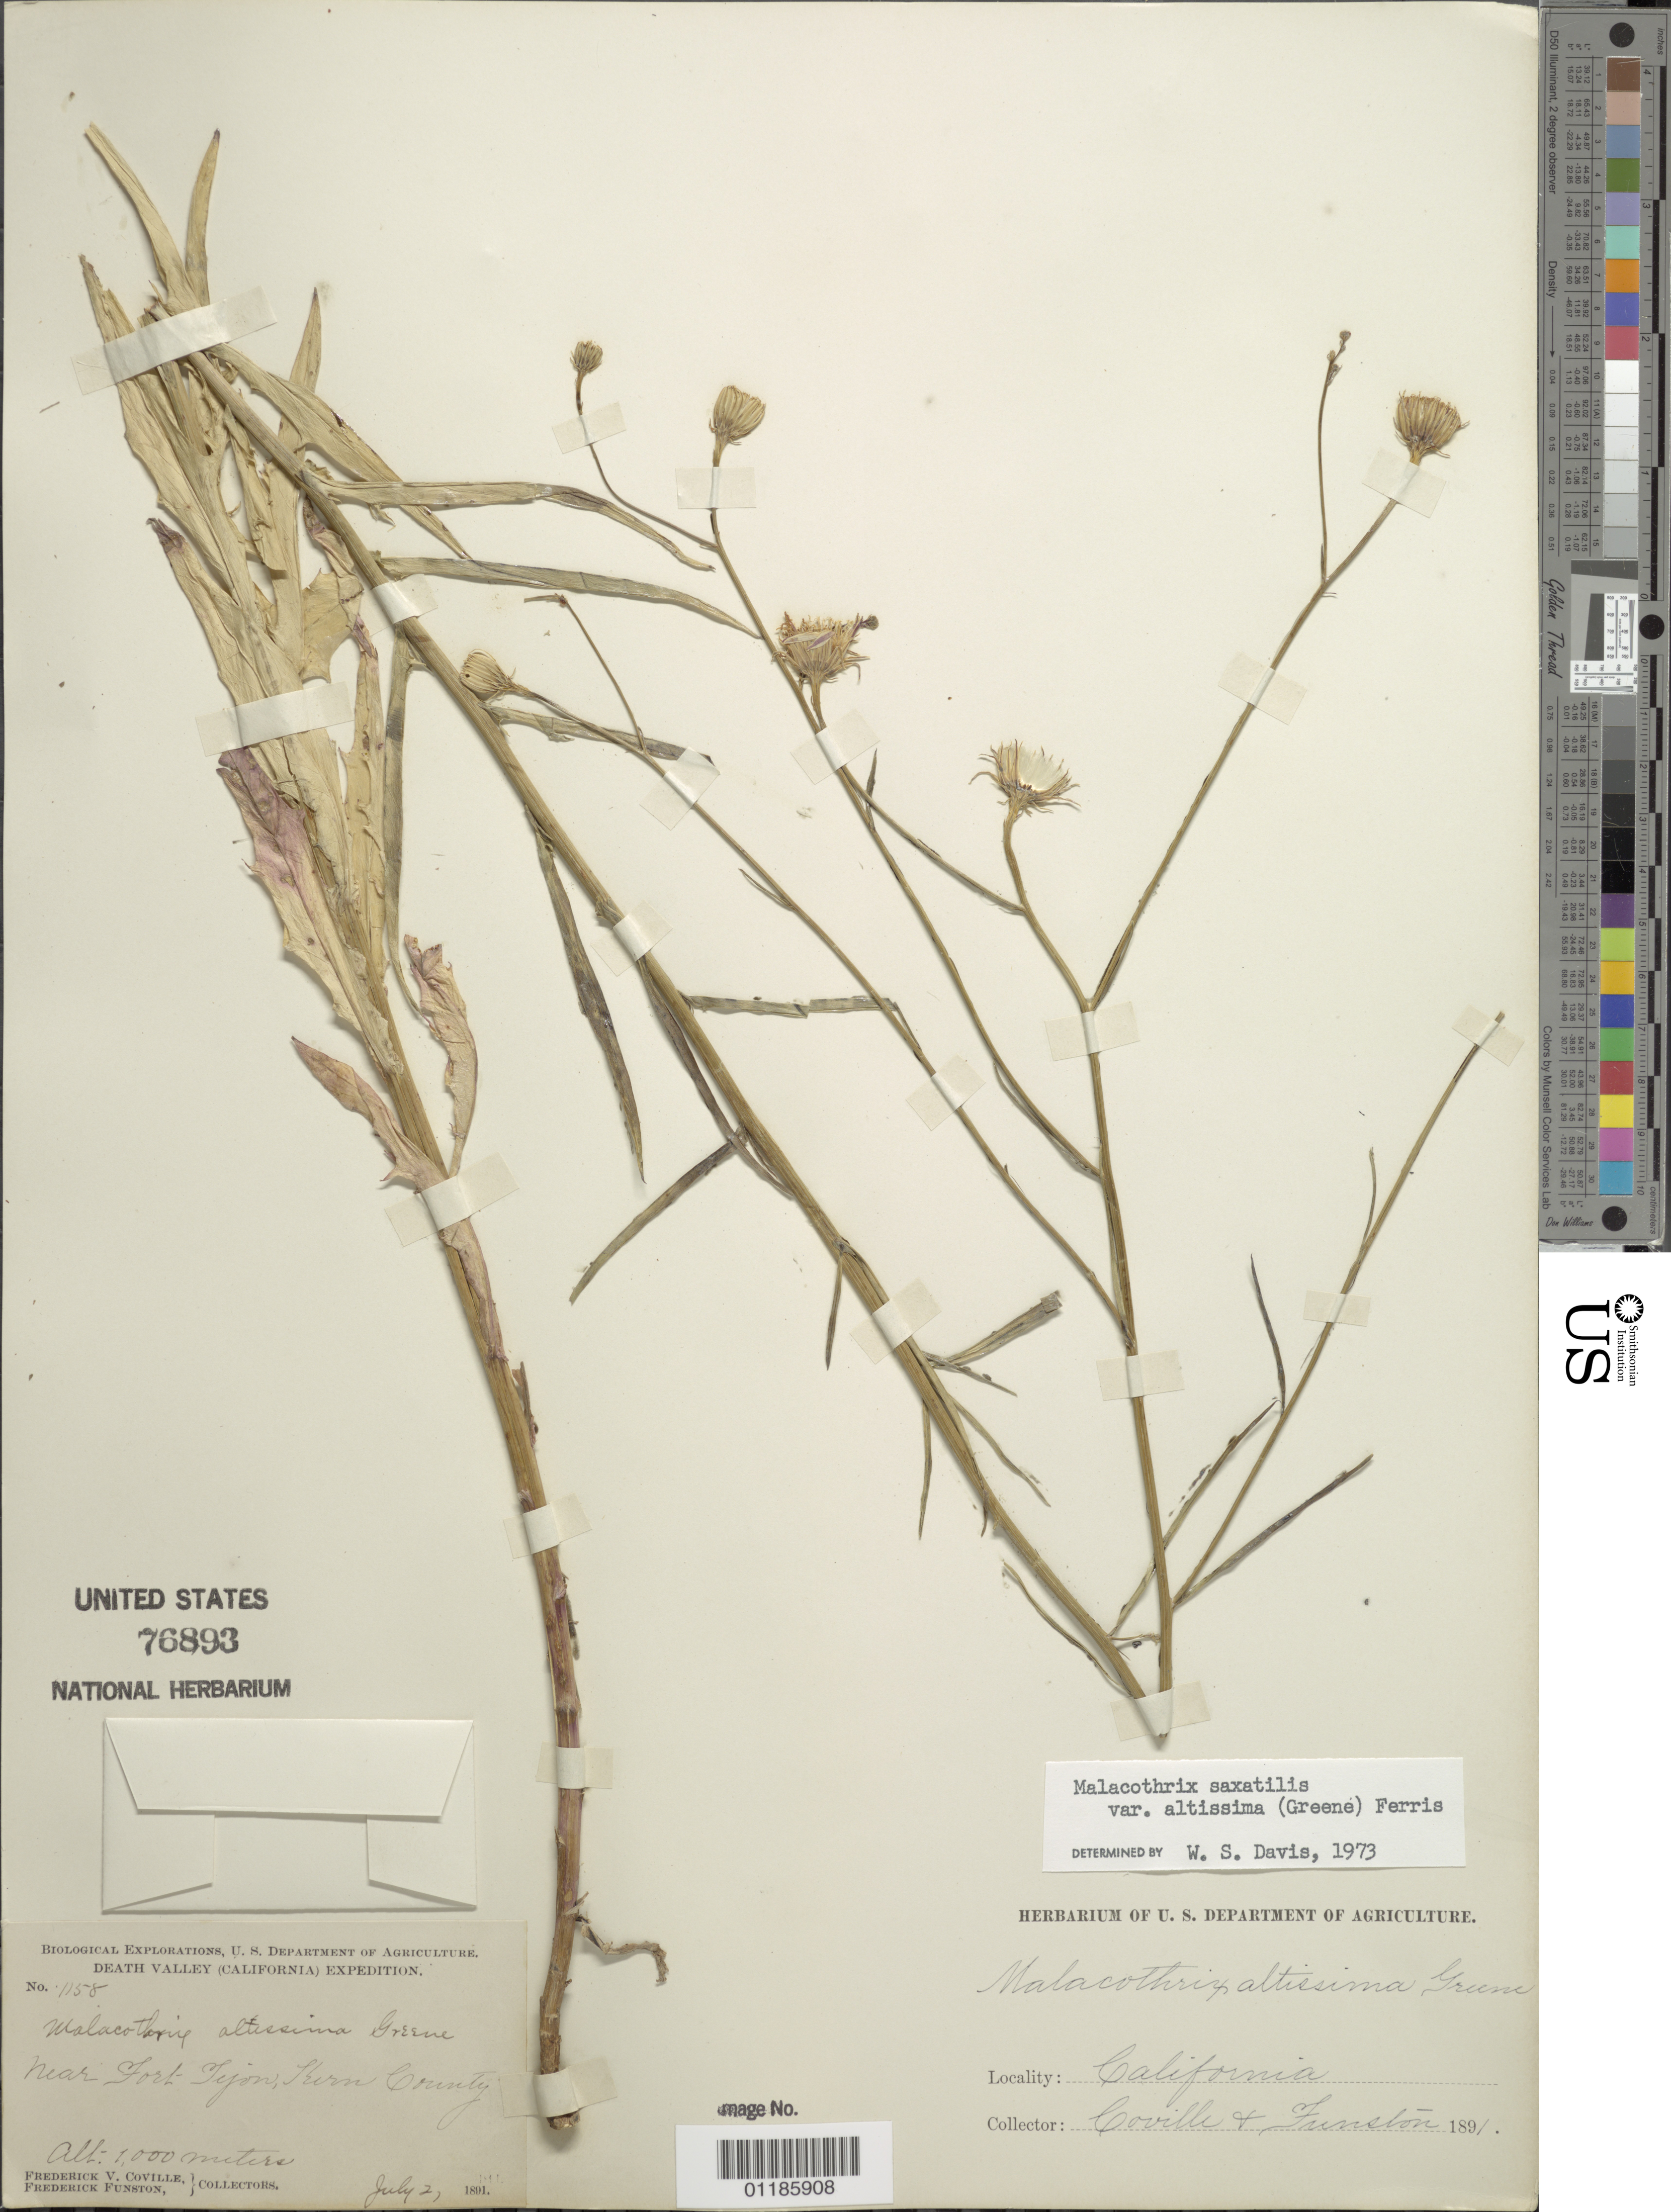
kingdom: Plantae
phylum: Tracheophyta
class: Magnoliopsida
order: Asterales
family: Asteraceae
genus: Malacothrix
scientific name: Malacothrix saxatilis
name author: Torr. & A. Gray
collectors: F. V. Coville & F. Funston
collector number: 1158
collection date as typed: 2 Jul 1891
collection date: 1891-07-02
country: United States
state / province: California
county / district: Kern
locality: near Fort Tejon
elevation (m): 1000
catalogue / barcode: US 76893